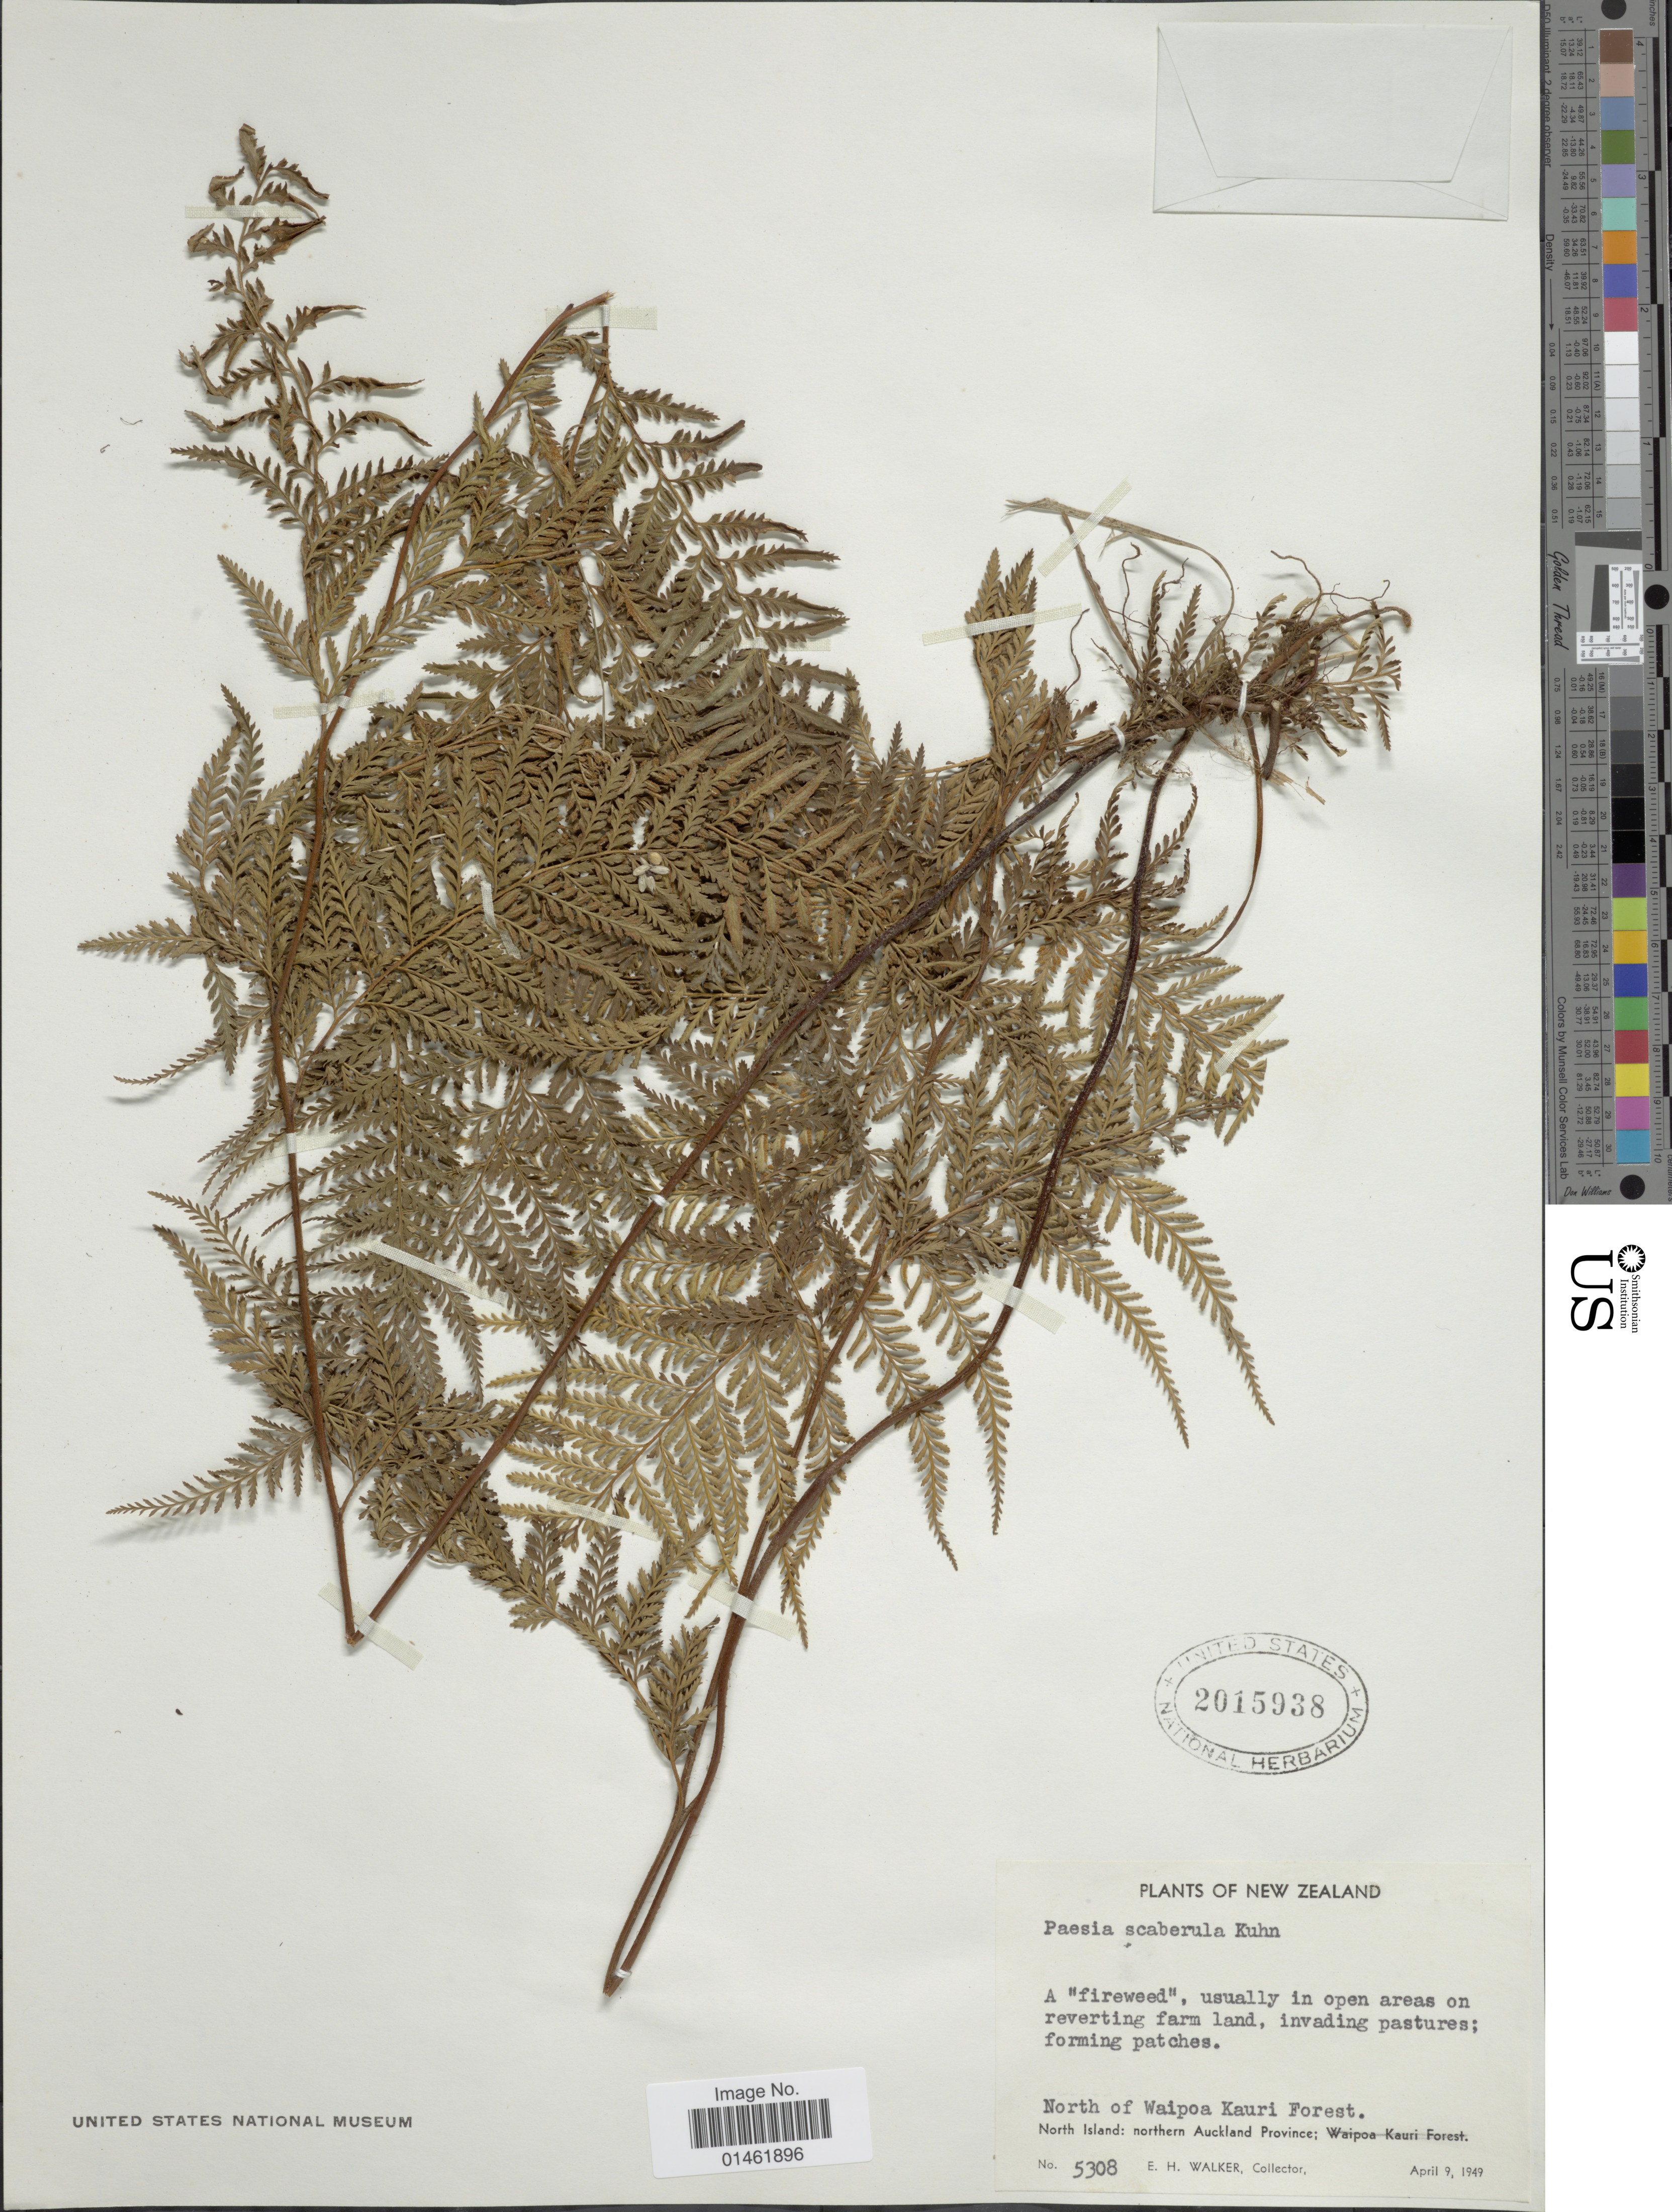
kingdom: Plantae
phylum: Tracheophyta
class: Polypodiopsida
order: Polypodiales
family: Dennstaedtiaceae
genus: Paesia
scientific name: Paesia scaberula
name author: Kuhn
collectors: E. H. Walker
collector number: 5308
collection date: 1949-04-09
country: New Zealand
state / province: Auckland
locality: New Zealand, North of Waipoa Kauri Forest, North Island: Northern Auckland Province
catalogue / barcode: US 2015938